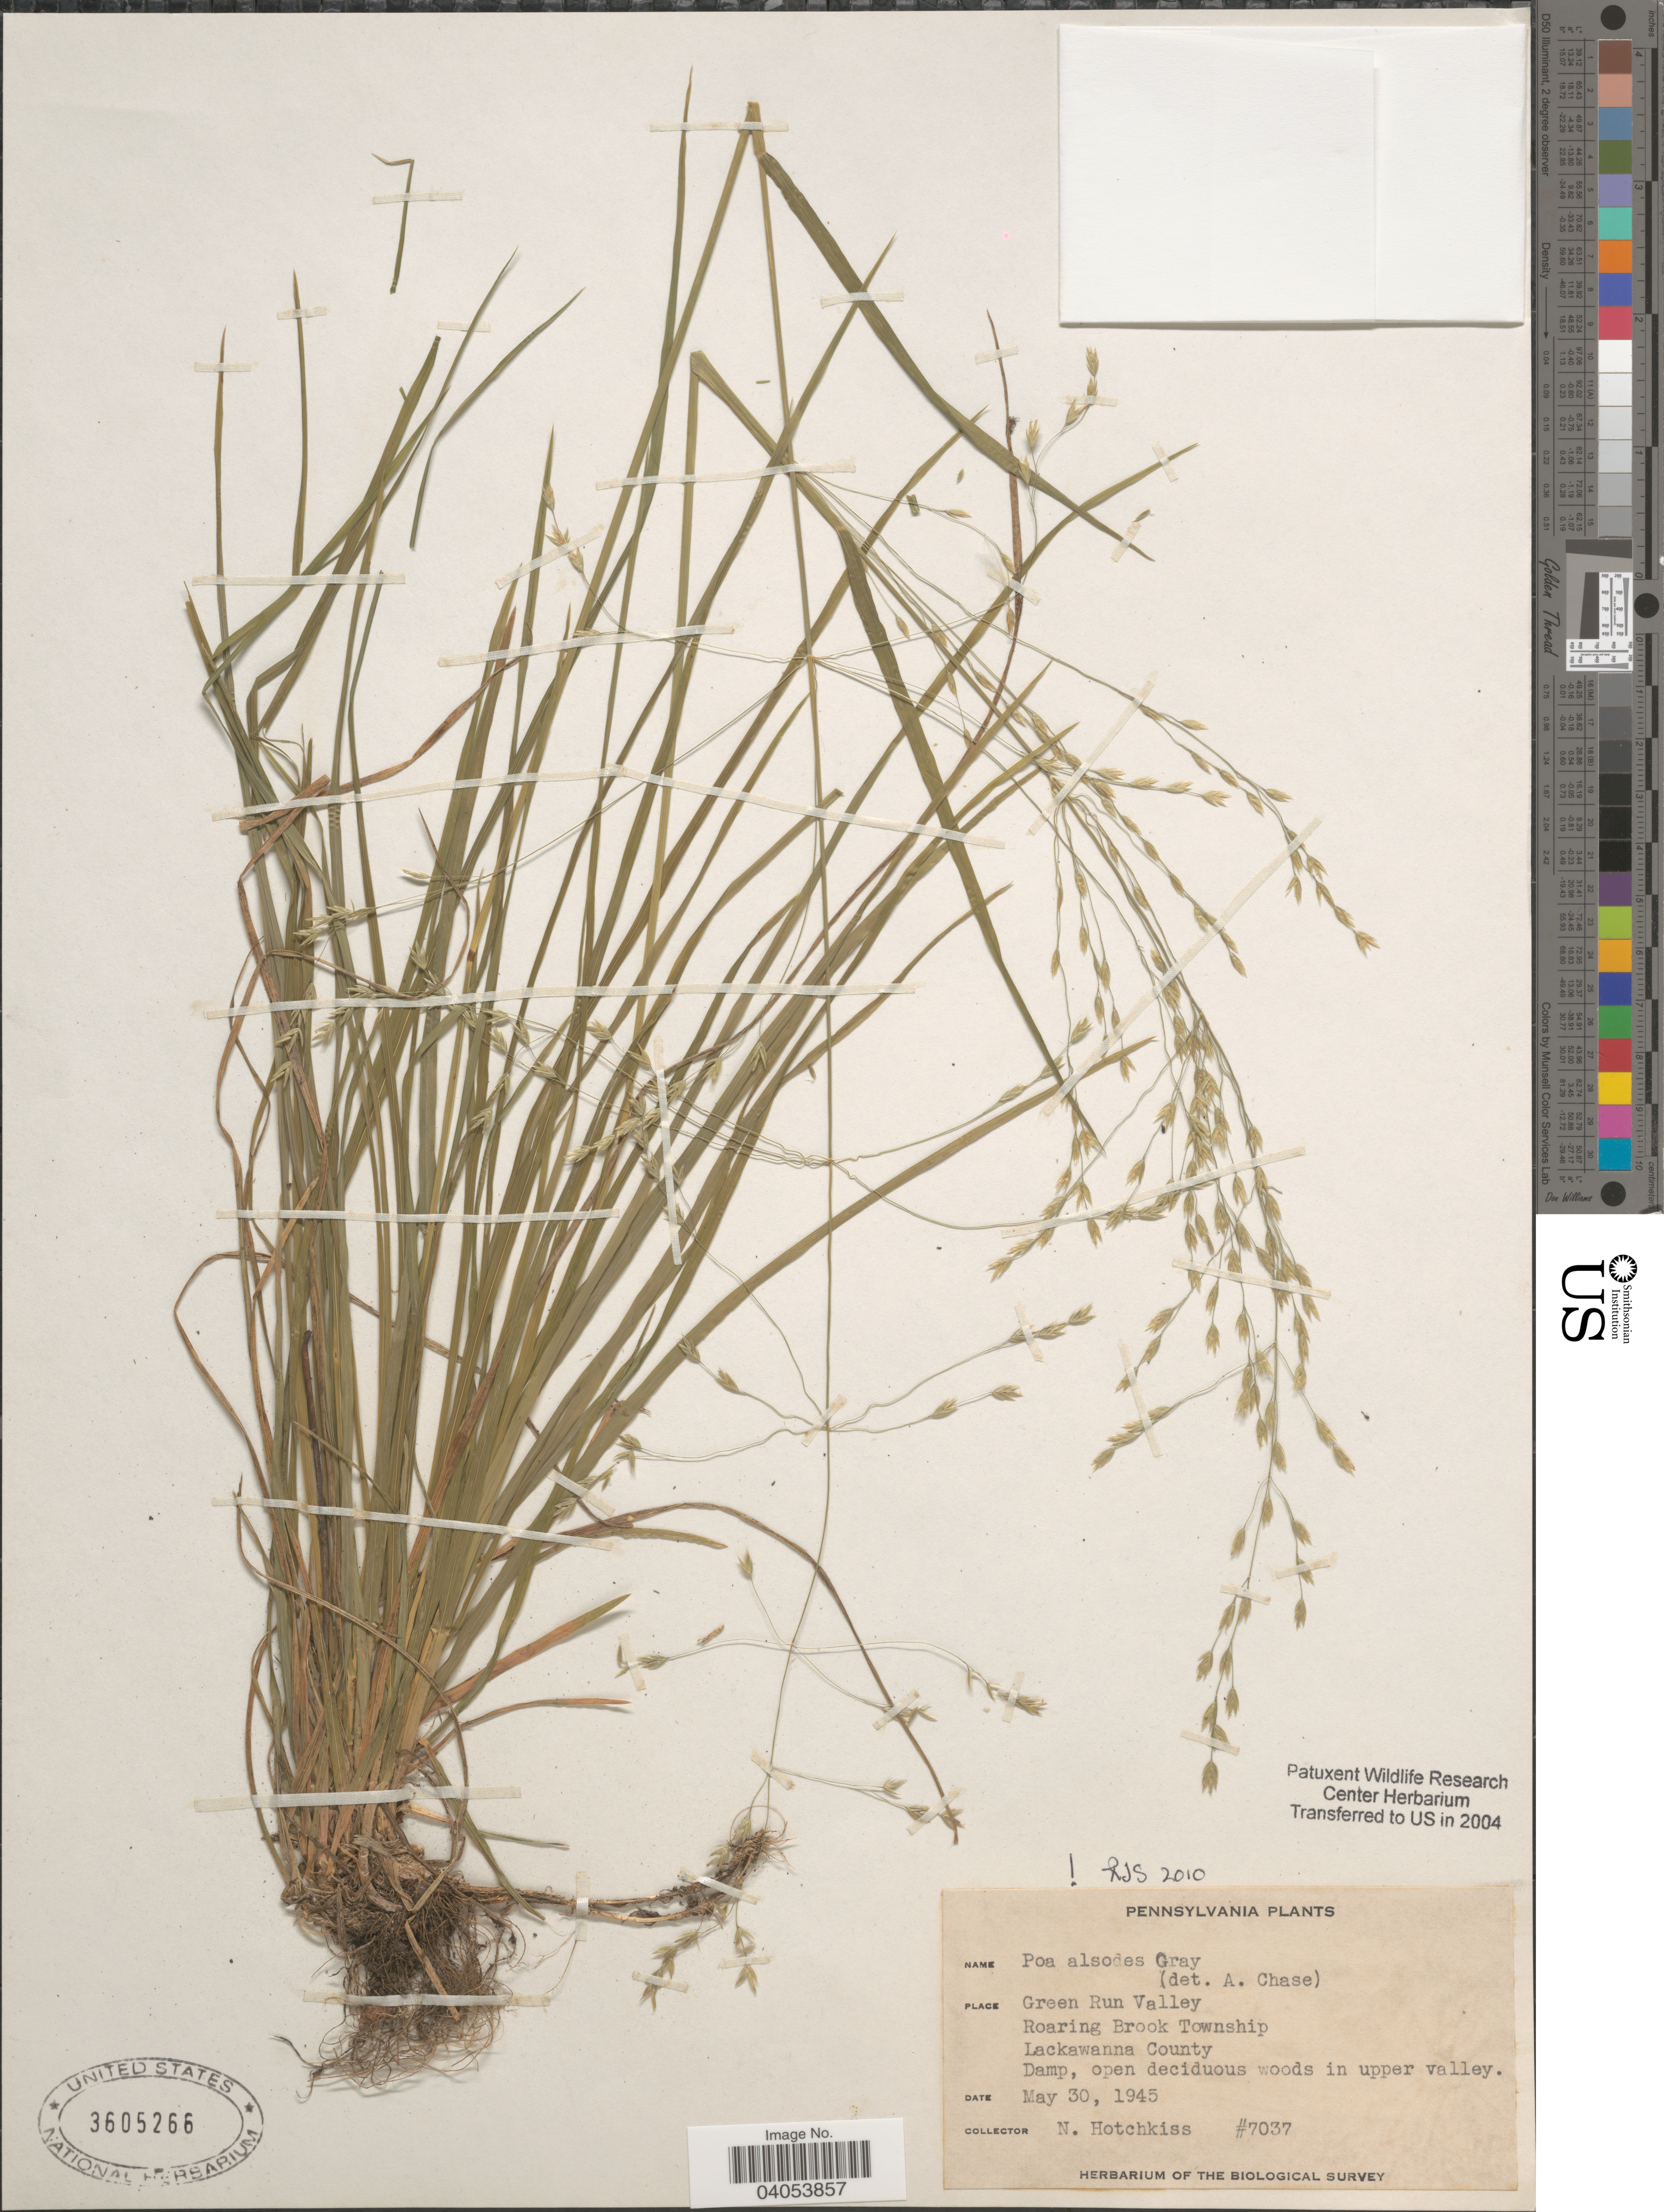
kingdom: Plantae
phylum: Tracheophyta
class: Liliopsida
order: Poales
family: Poaceae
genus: Poa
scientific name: Poa alsodes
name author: A. Gray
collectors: N. Hotchkiss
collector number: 7037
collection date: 1945-05-30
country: United States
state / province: Pennsylvania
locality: Green Run Valley. Roaring Brook Township. Lackawanna County.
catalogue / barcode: US 3605266